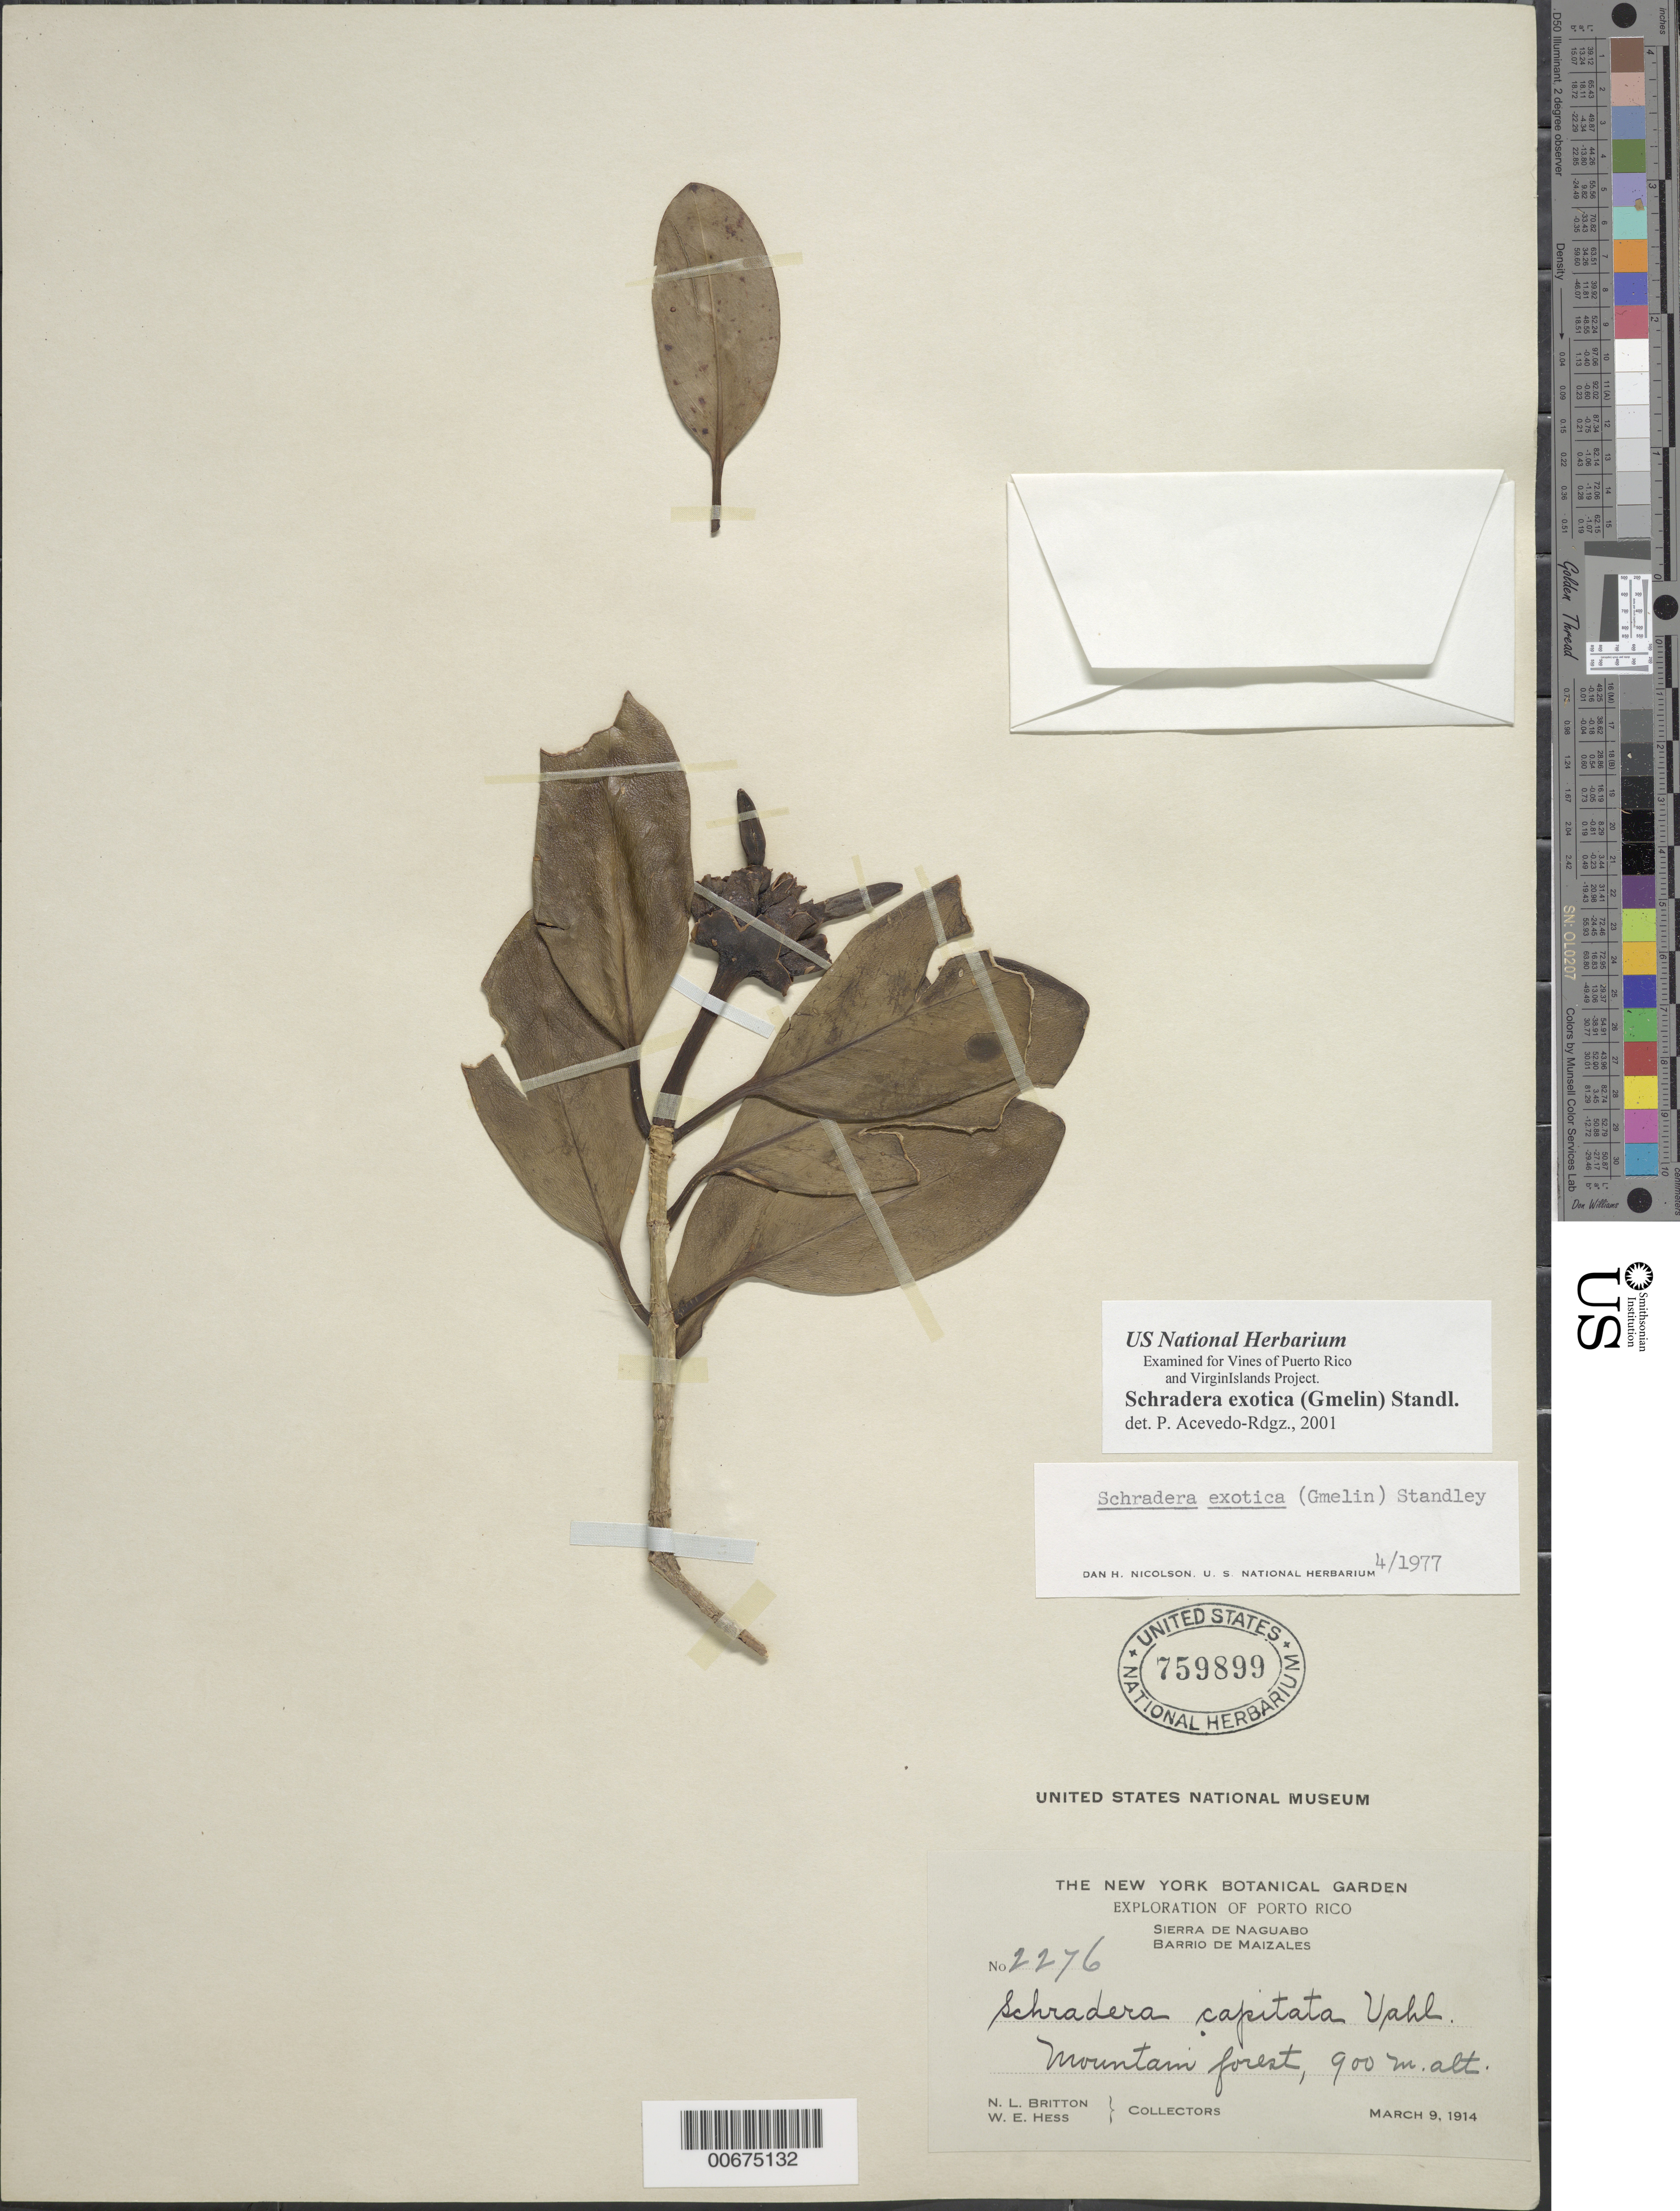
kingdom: Plantae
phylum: Tracheophyta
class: Magnoliopsida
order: Gentianales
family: Rubiaceae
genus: Schradera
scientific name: Schradera exotica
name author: (J.F. Gmel.) Standl.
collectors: N. Britton & W. Hess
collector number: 2276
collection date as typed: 09 Mar 1914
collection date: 1914-03-09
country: Puerto Rico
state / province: Naguabo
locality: Sierra de Naguabo, Barrio de Maizales. Mountain forest.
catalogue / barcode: US 759899